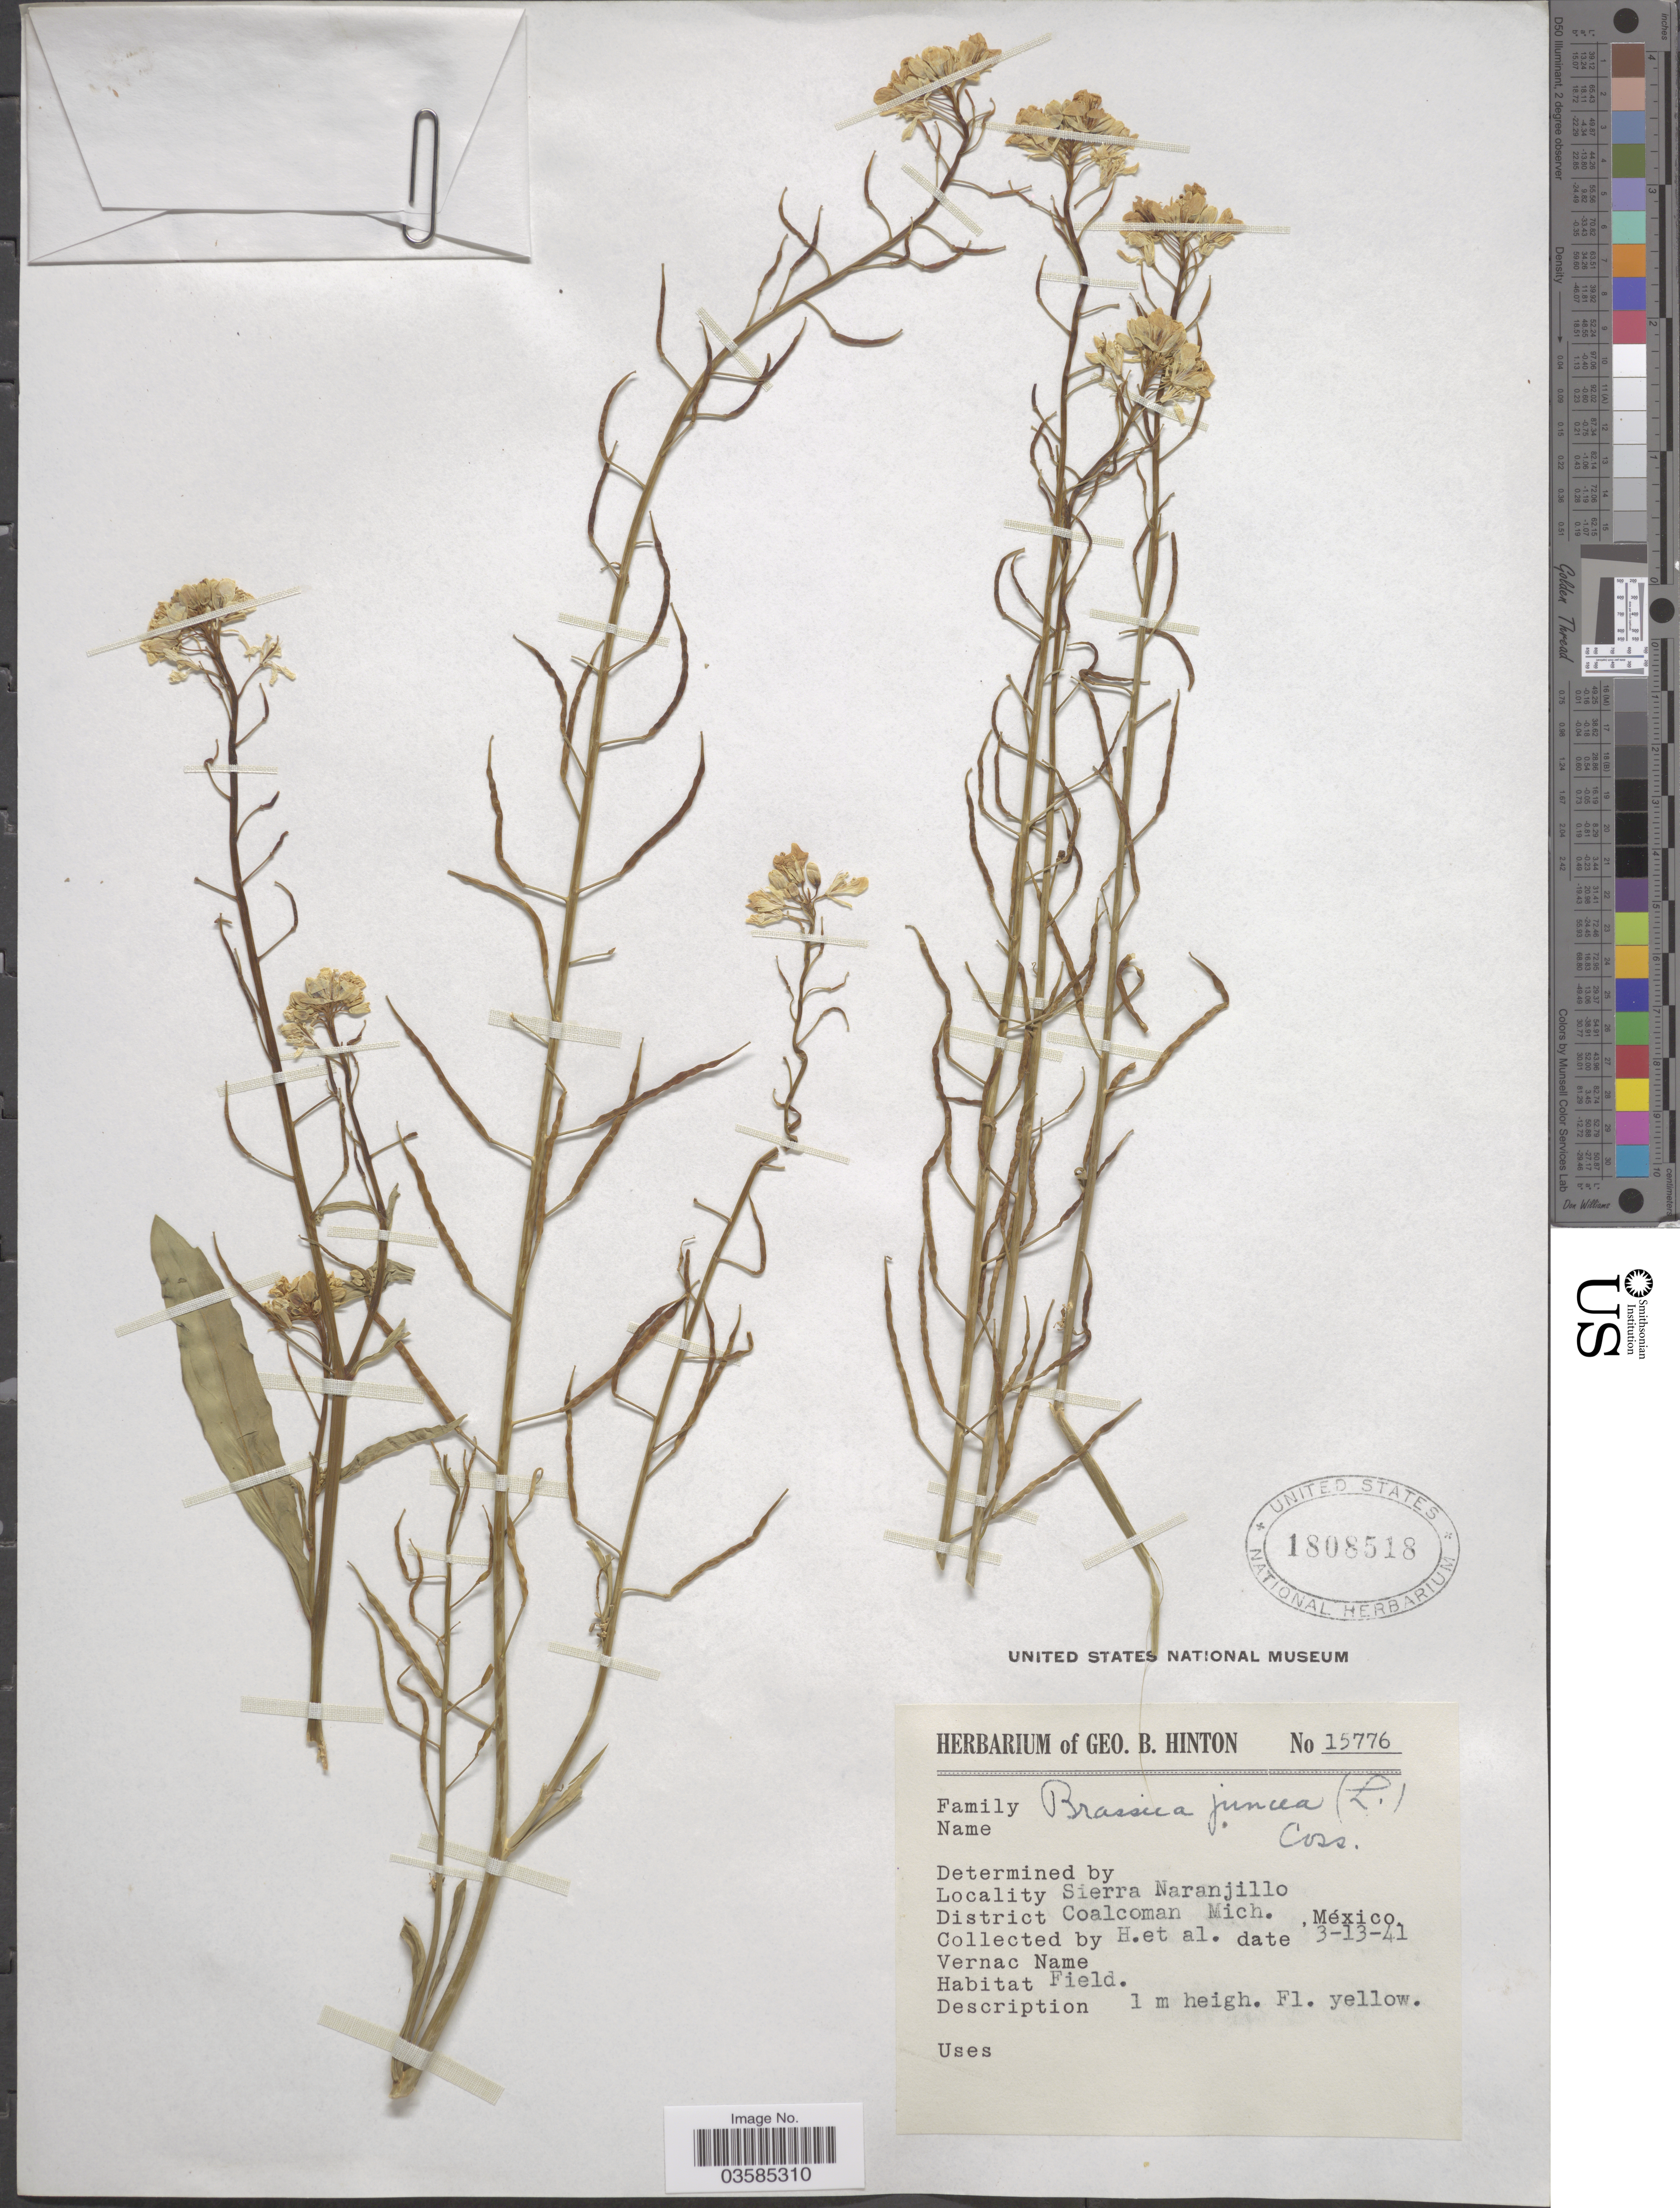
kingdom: Plantae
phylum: Tracheophyta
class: Magnoliopsida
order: Brassicales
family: Brassicaceae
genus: Brassica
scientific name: Brassica juncea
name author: (L.) Czern.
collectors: G. B. Hinton & et al.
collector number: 15776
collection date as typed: Transcribed d/m/y: 13/3/41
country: Mexico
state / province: Michoacán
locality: Sierra Naranjillo. District Coalcoman.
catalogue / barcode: US 1808518